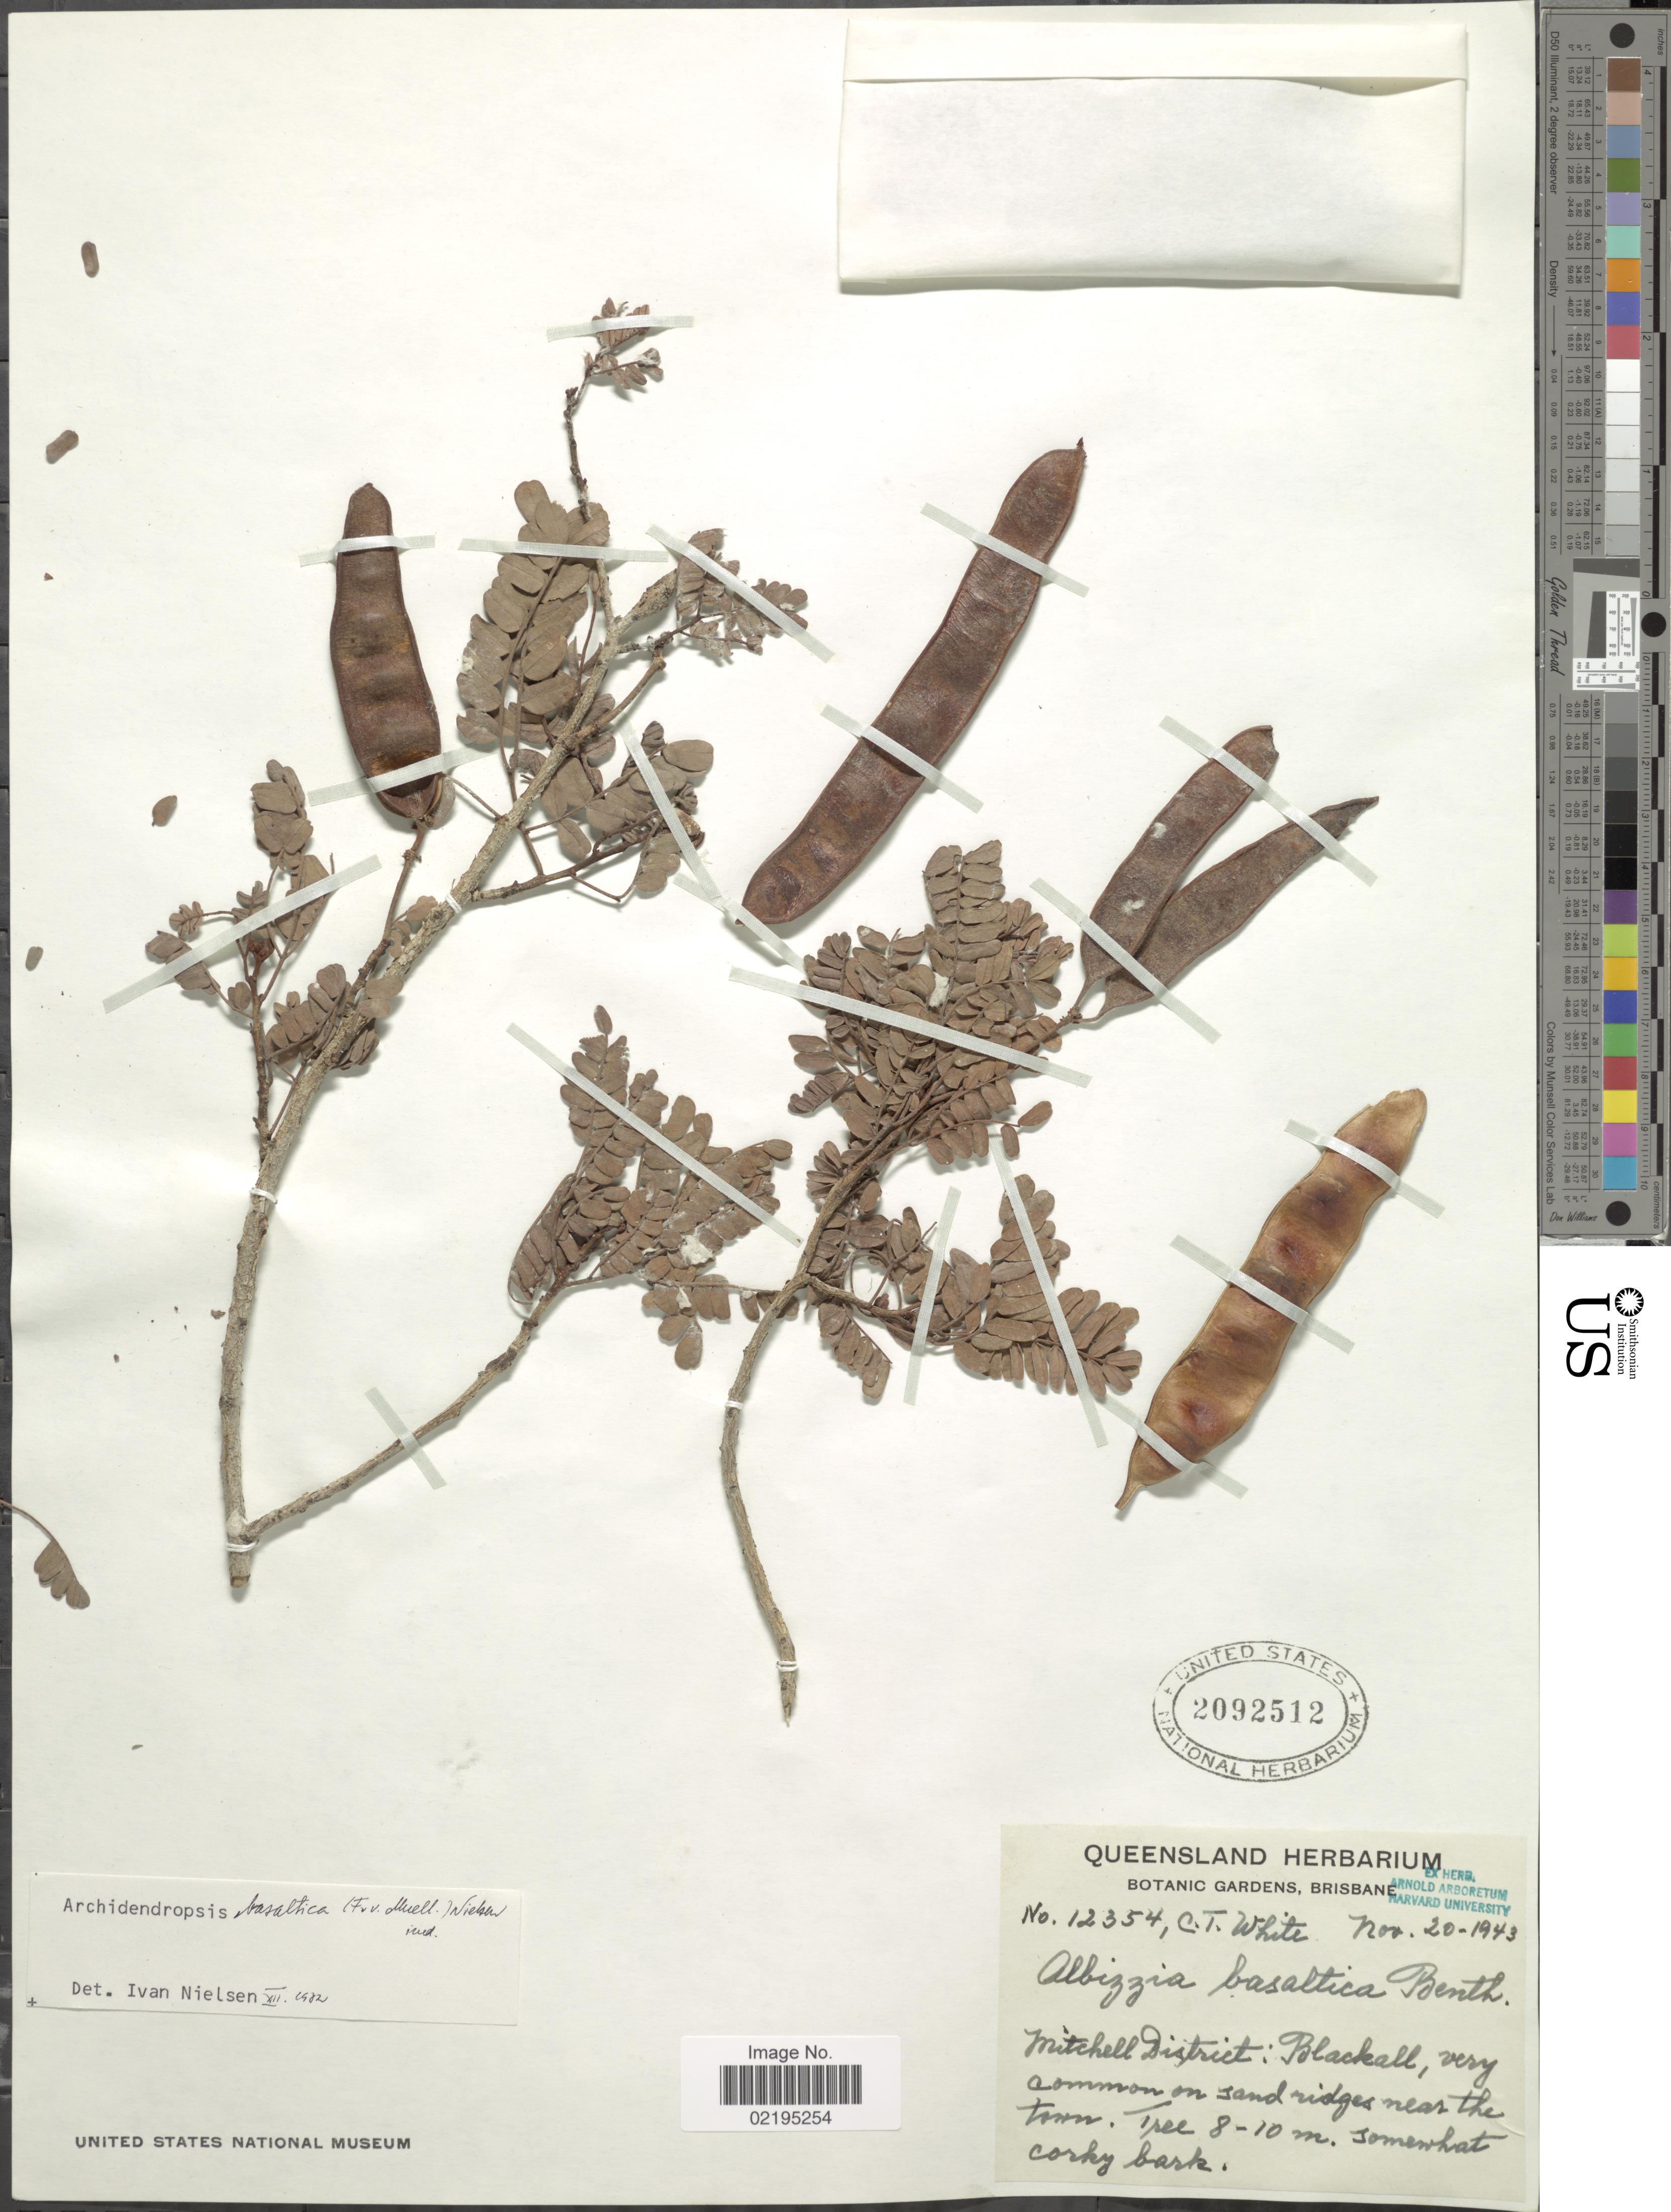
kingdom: Plantae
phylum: Tracheophyta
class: Magnoliopsida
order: Fabales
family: Fabaceae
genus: Heliodendron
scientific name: Heliodendron basalticum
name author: (F. Muell.) Gill.K. Br. & Bayly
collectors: C. T. White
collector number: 12354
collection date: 1943-11-20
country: Australia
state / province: Queensland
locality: Mitchell District, Blackall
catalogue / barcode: US 2092512